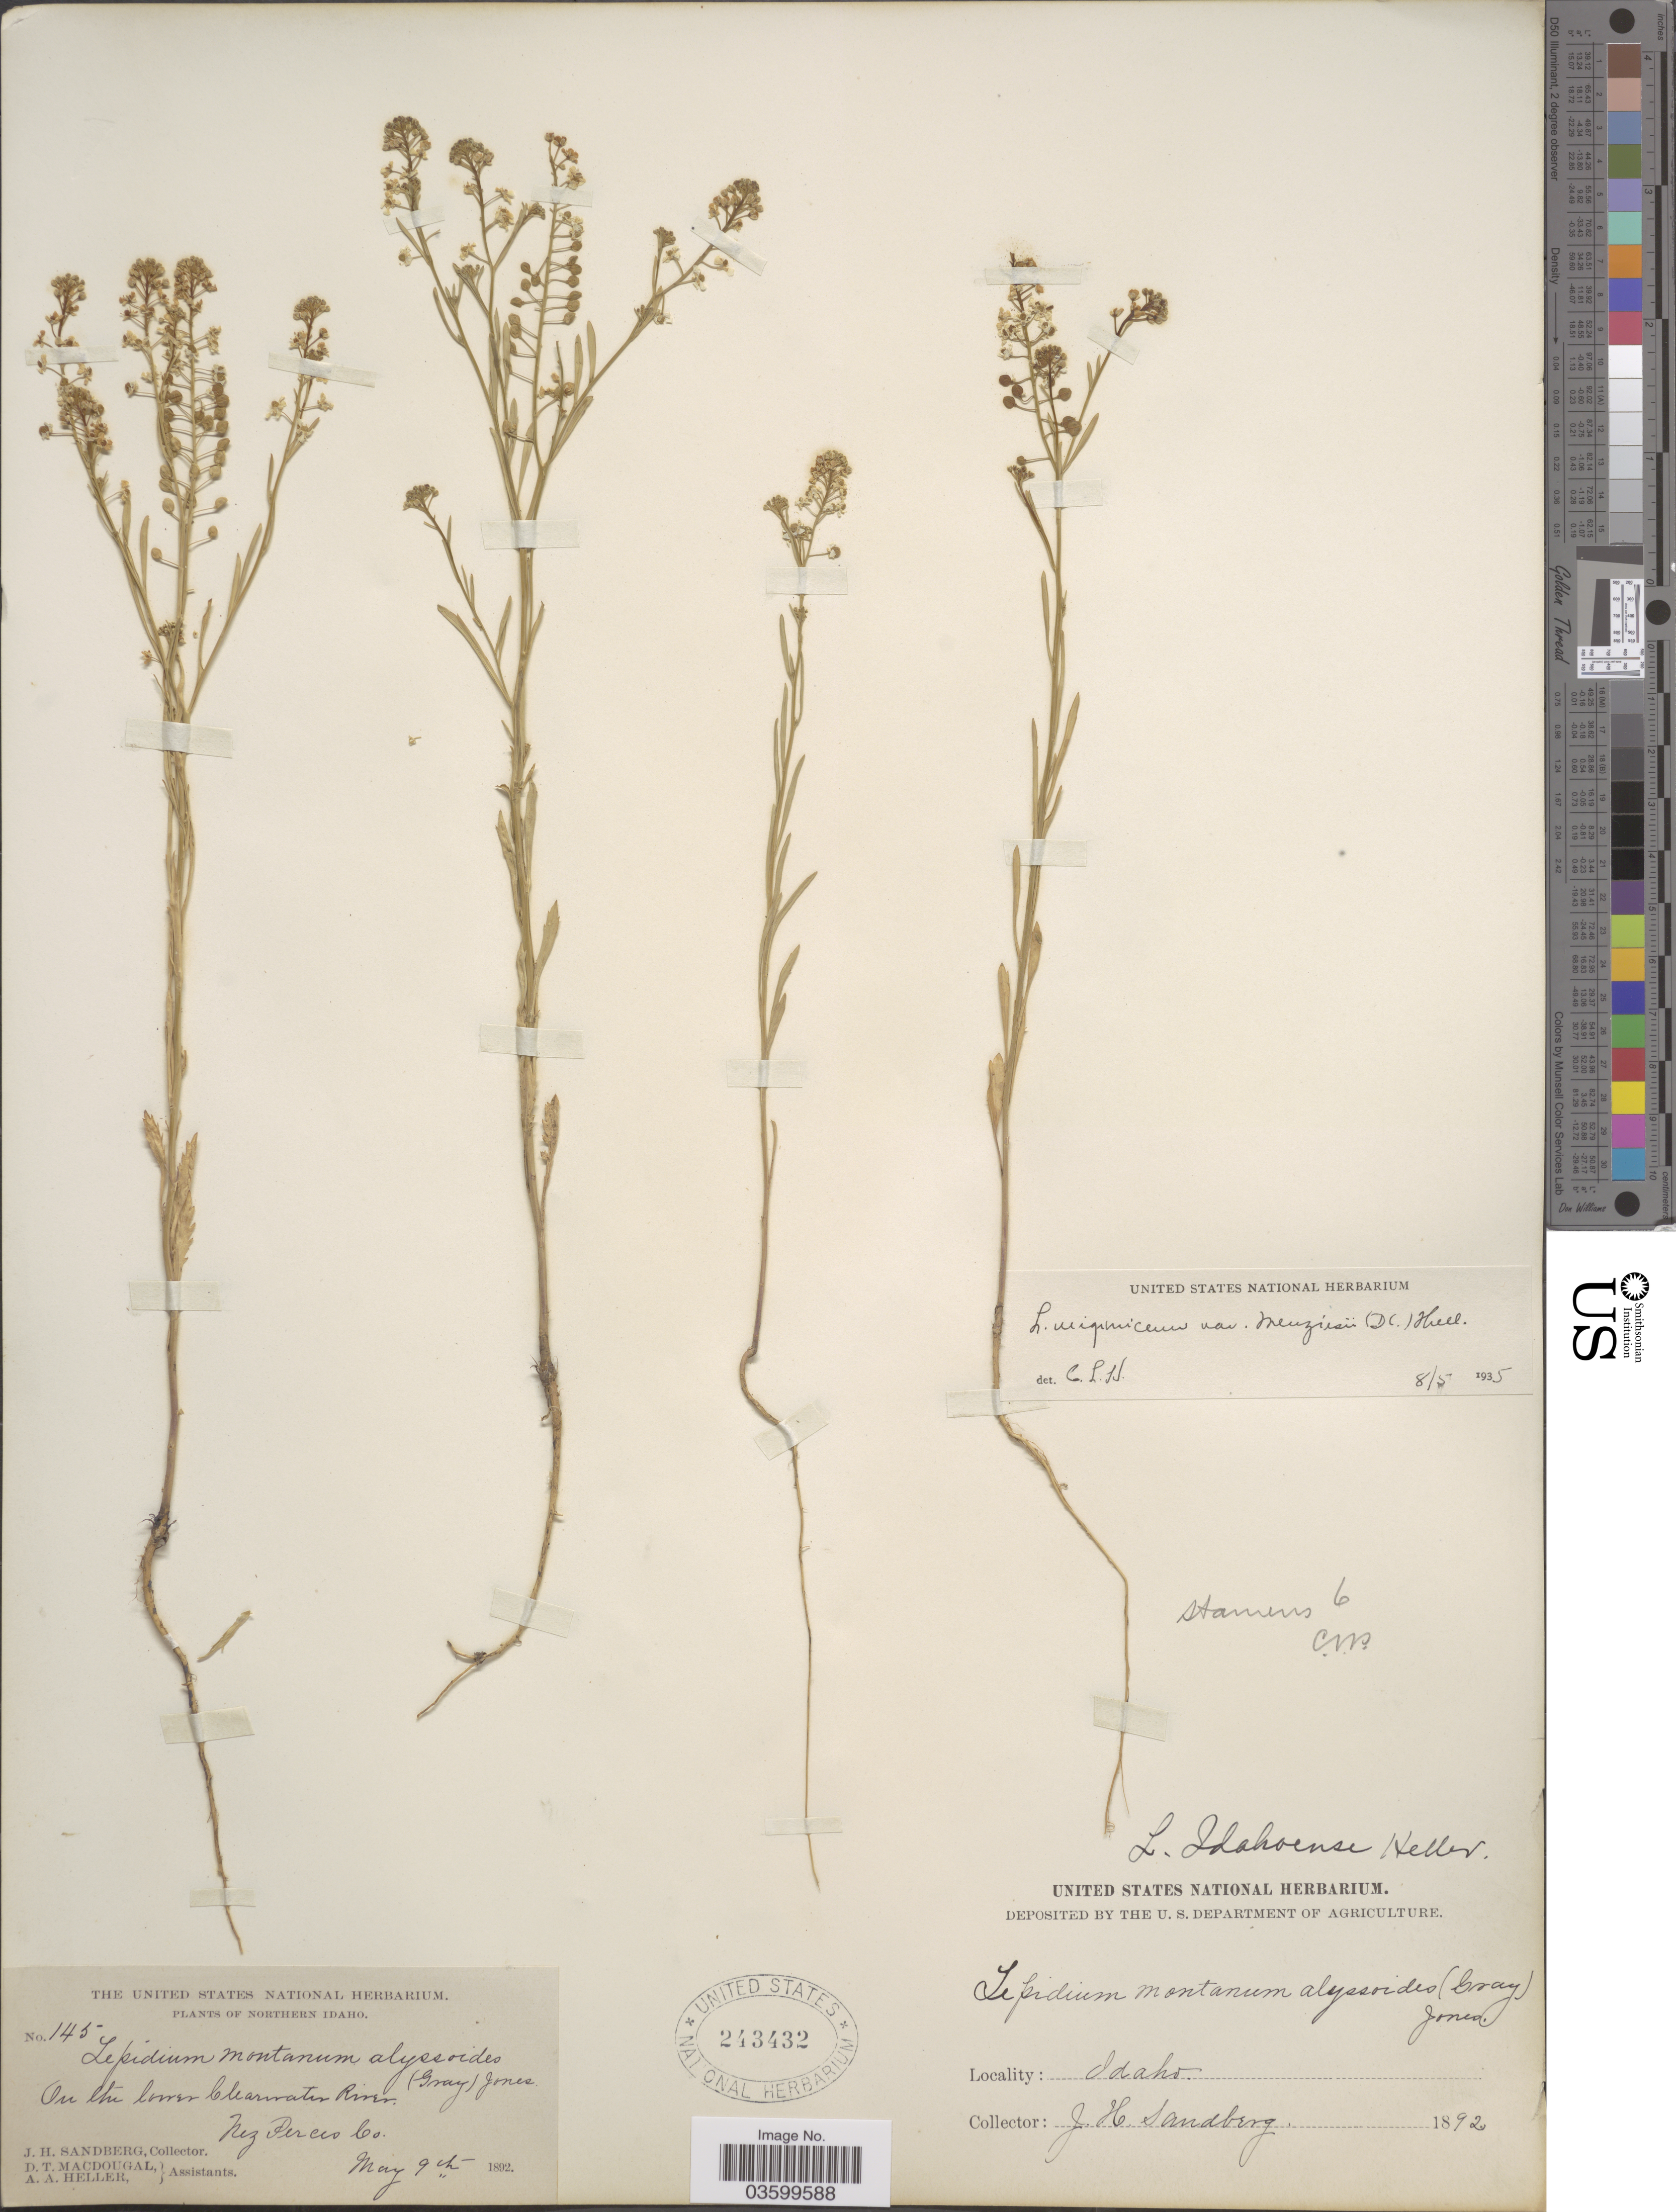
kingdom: Plantae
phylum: Tracheophyta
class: Magnoliopsida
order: Brassicales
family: Brassicaceae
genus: Lepidium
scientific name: Lepidium virginicum var. pubescens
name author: (Greene) C.L. Hitchc.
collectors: J. H. Sandberg, D. T. MacDougal & A. A. Heller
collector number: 145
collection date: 1892-05-09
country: United States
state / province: Idaho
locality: Northern Idaho. On the lower Clearwater River. Nez Perces Co.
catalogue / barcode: US 243432